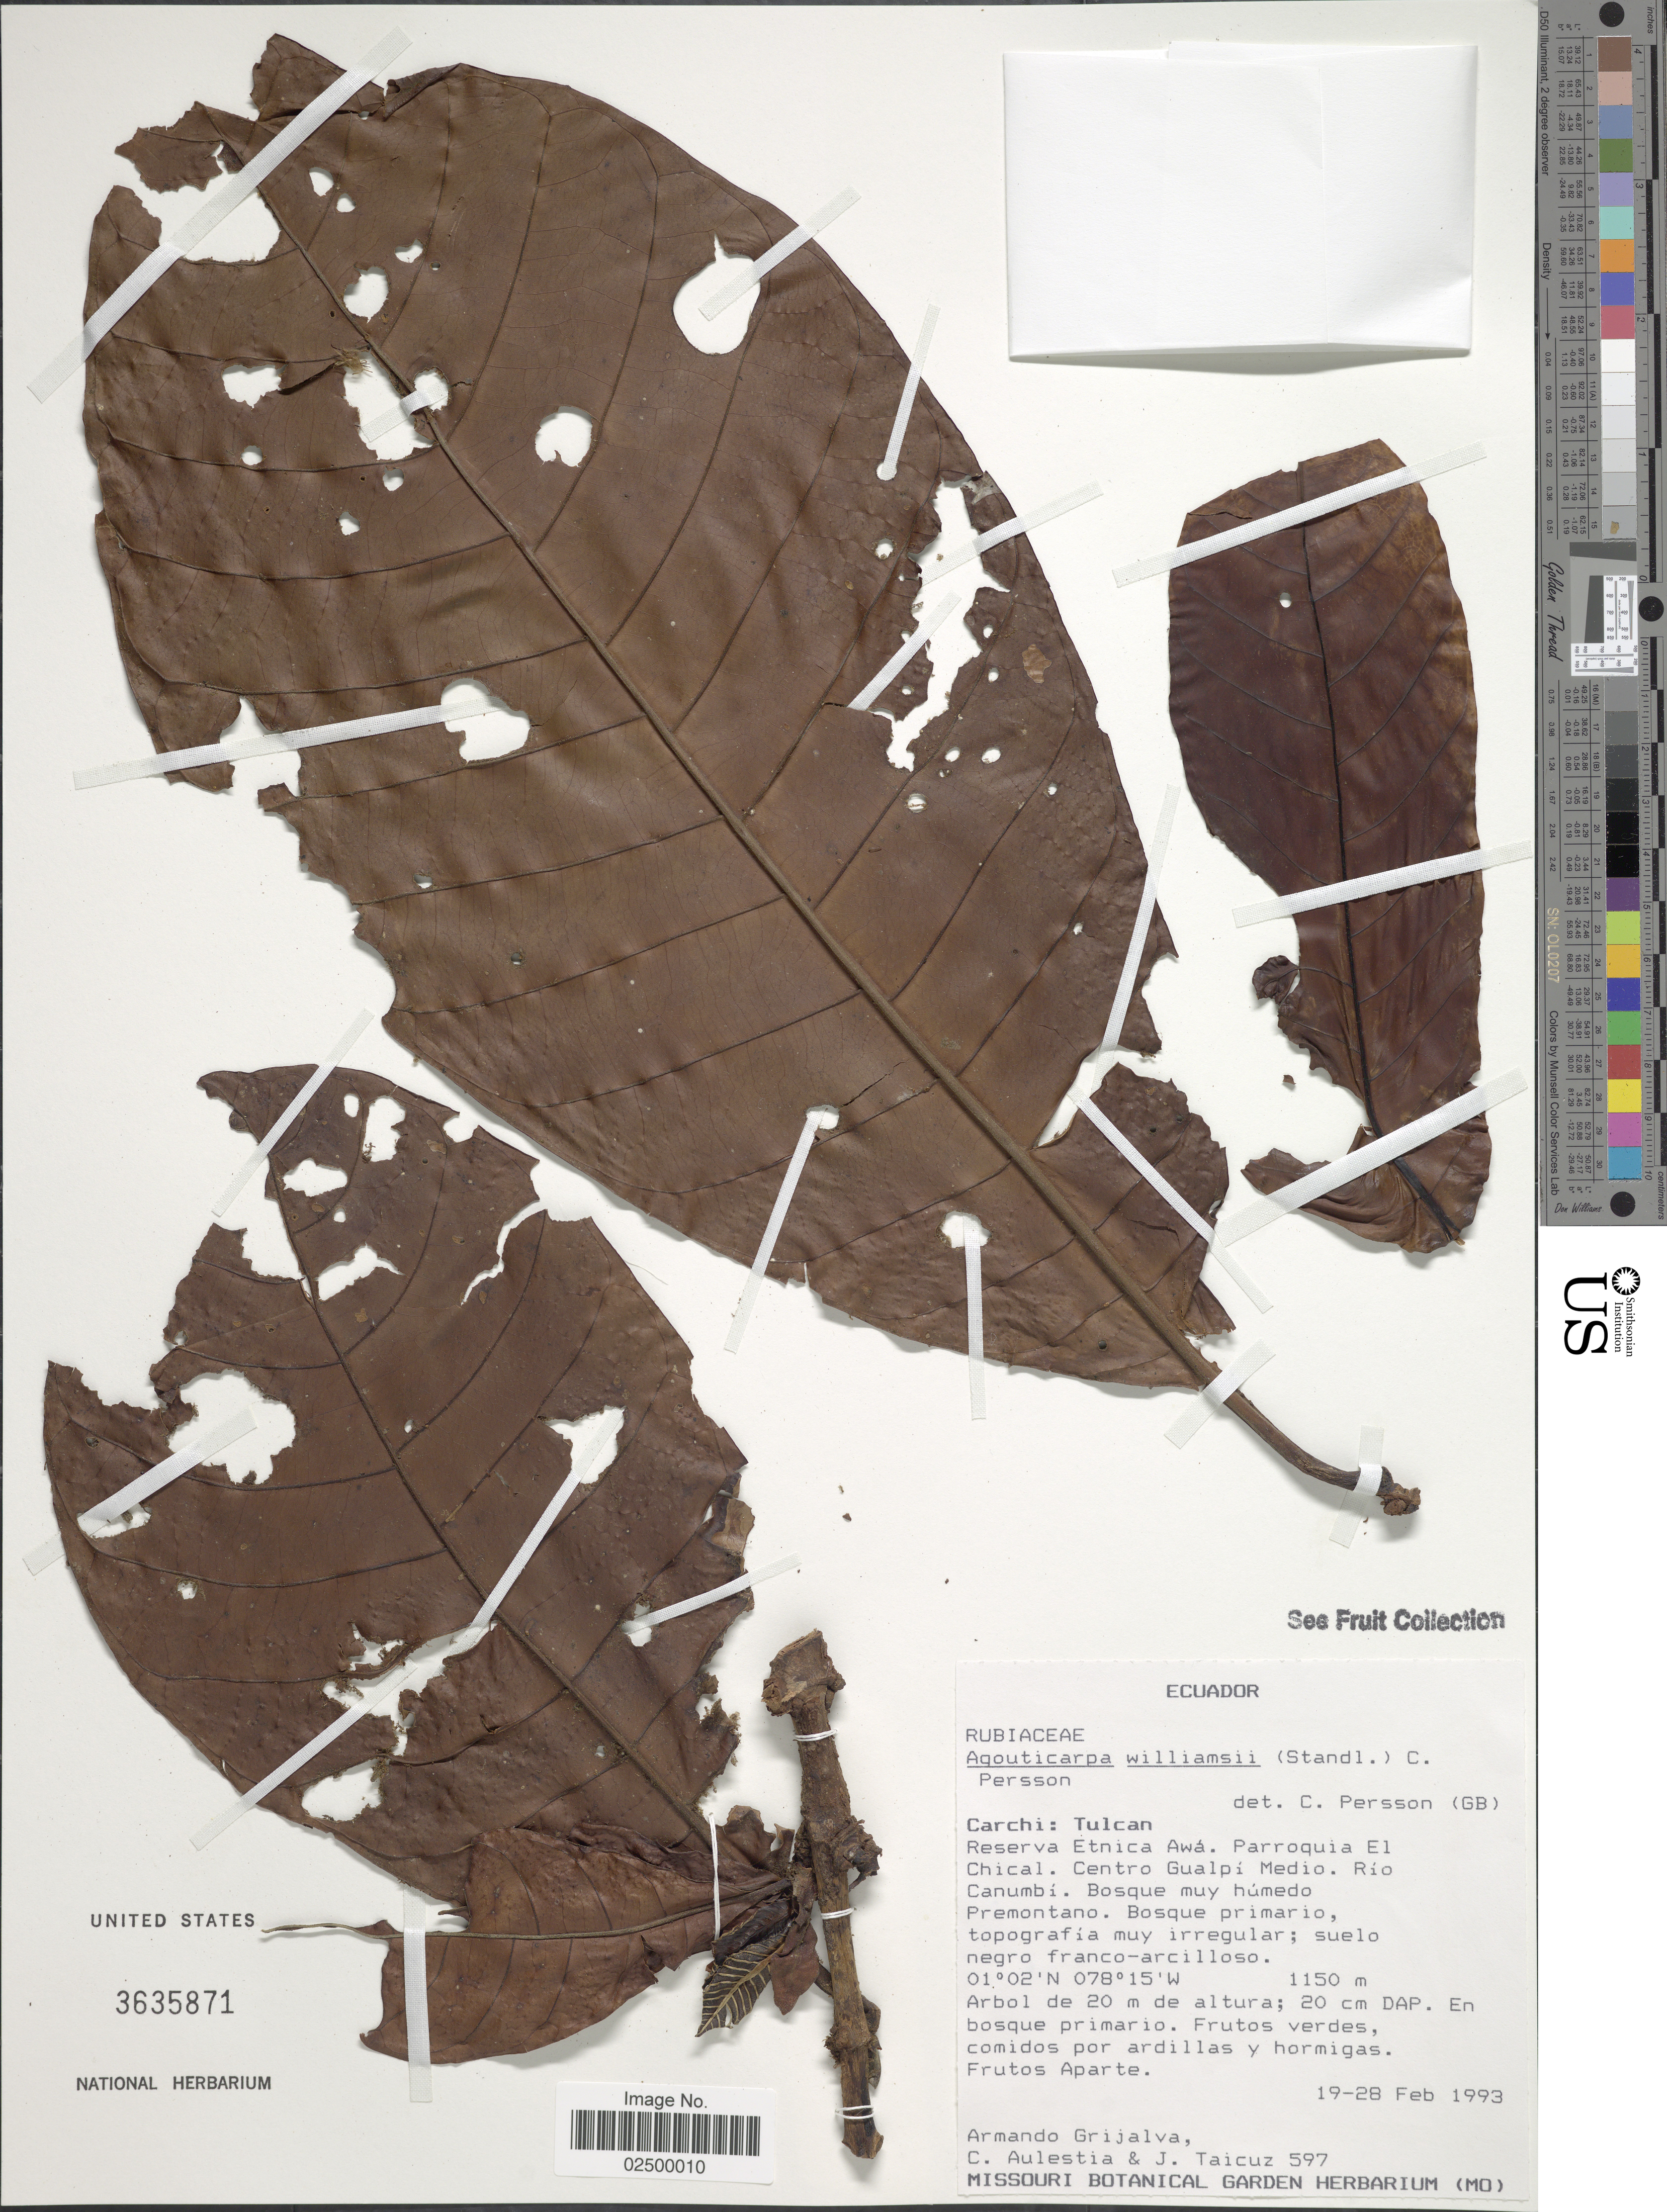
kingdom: Plantae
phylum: Tracheophyta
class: Magnoliopsida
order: Gentianales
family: Rubiaceae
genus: Agouticarpa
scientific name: Agouticarpa williamsii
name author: (Standl.) C.H. Perss.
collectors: A. Grijalva, C. Aulestia & J. Taicuz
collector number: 597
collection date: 1993-02-19/1993-02-28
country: Ecuador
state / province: Carchi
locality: Tulcan, Reserva Etnica Awa, Parroquia El Chical, Centro Gualpi Medio, Riocanubi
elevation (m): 1150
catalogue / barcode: US 3635871